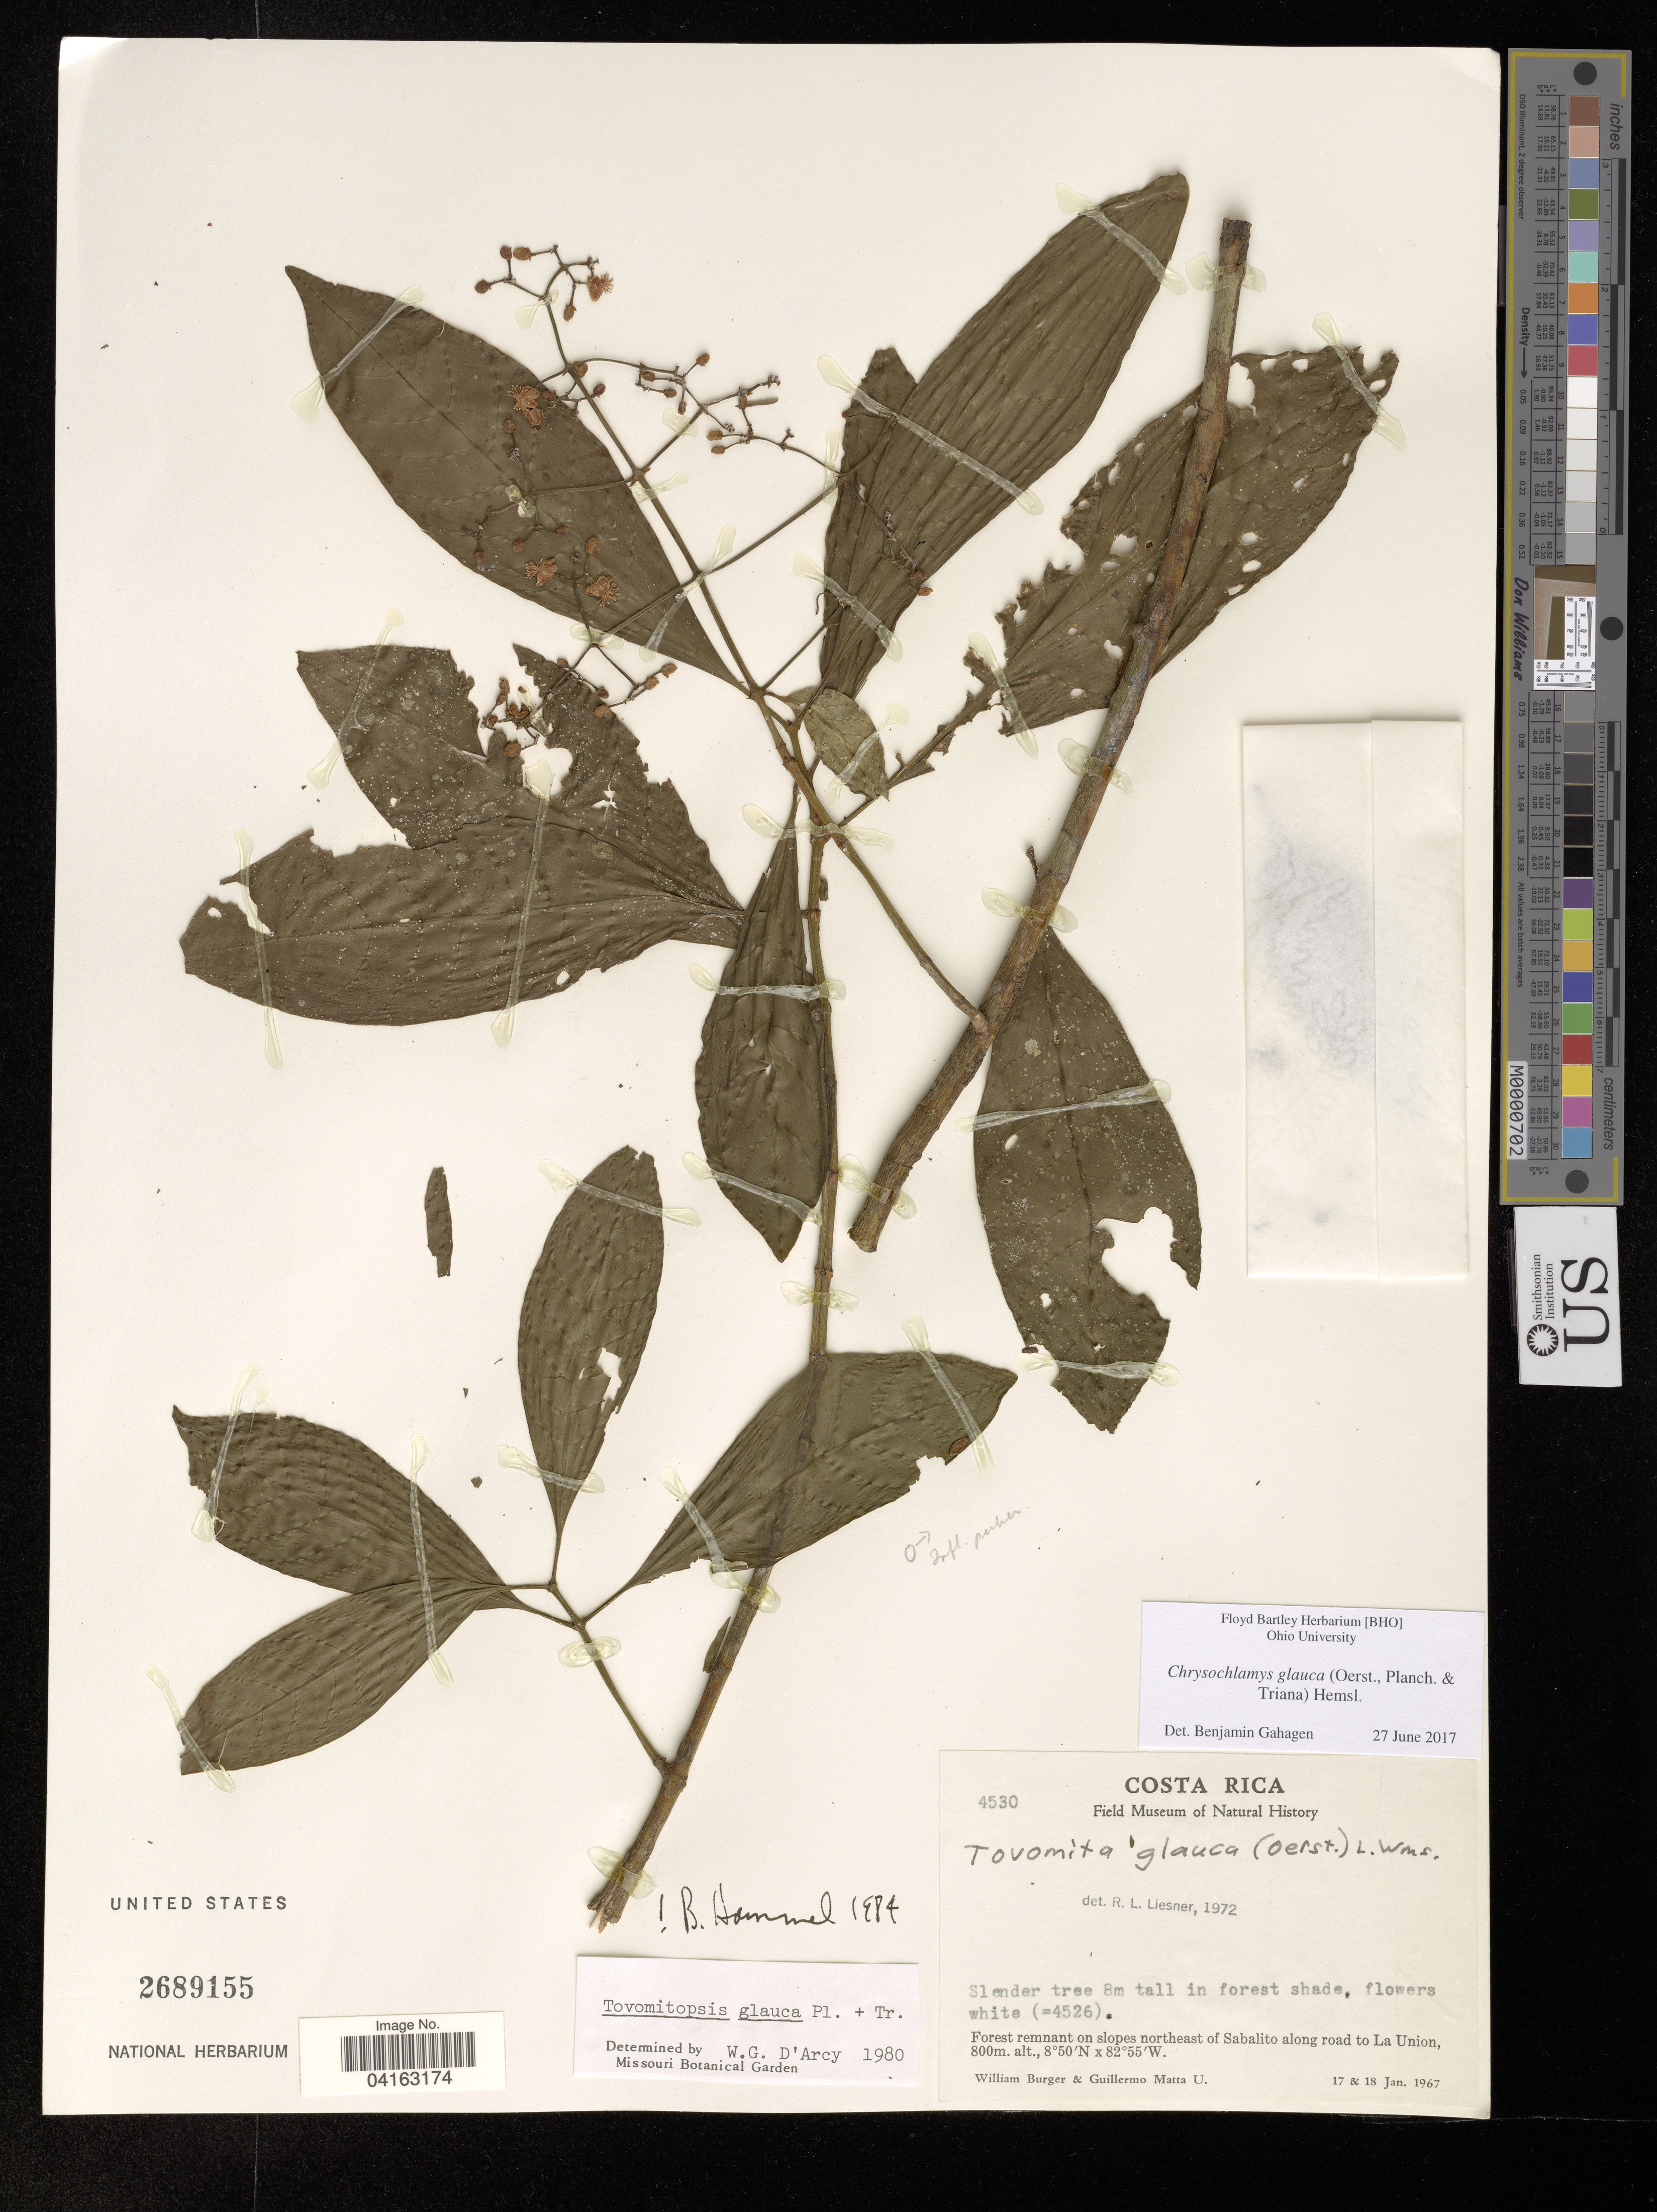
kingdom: Plantae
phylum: Tracheophyta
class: Magnoliopsida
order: Malpighiales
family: Clusiaceae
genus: Chrysochlamys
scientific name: Chrysochlamys glauca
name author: (Oerst. ex Planch. & Triana) Hemsl.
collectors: W. Burger & M. Guillermo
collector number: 4530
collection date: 1967-01-17/1967-01-18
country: Costa Rica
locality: Northeast of Sabalito along road to La Union.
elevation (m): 800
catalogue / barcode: US 2689155